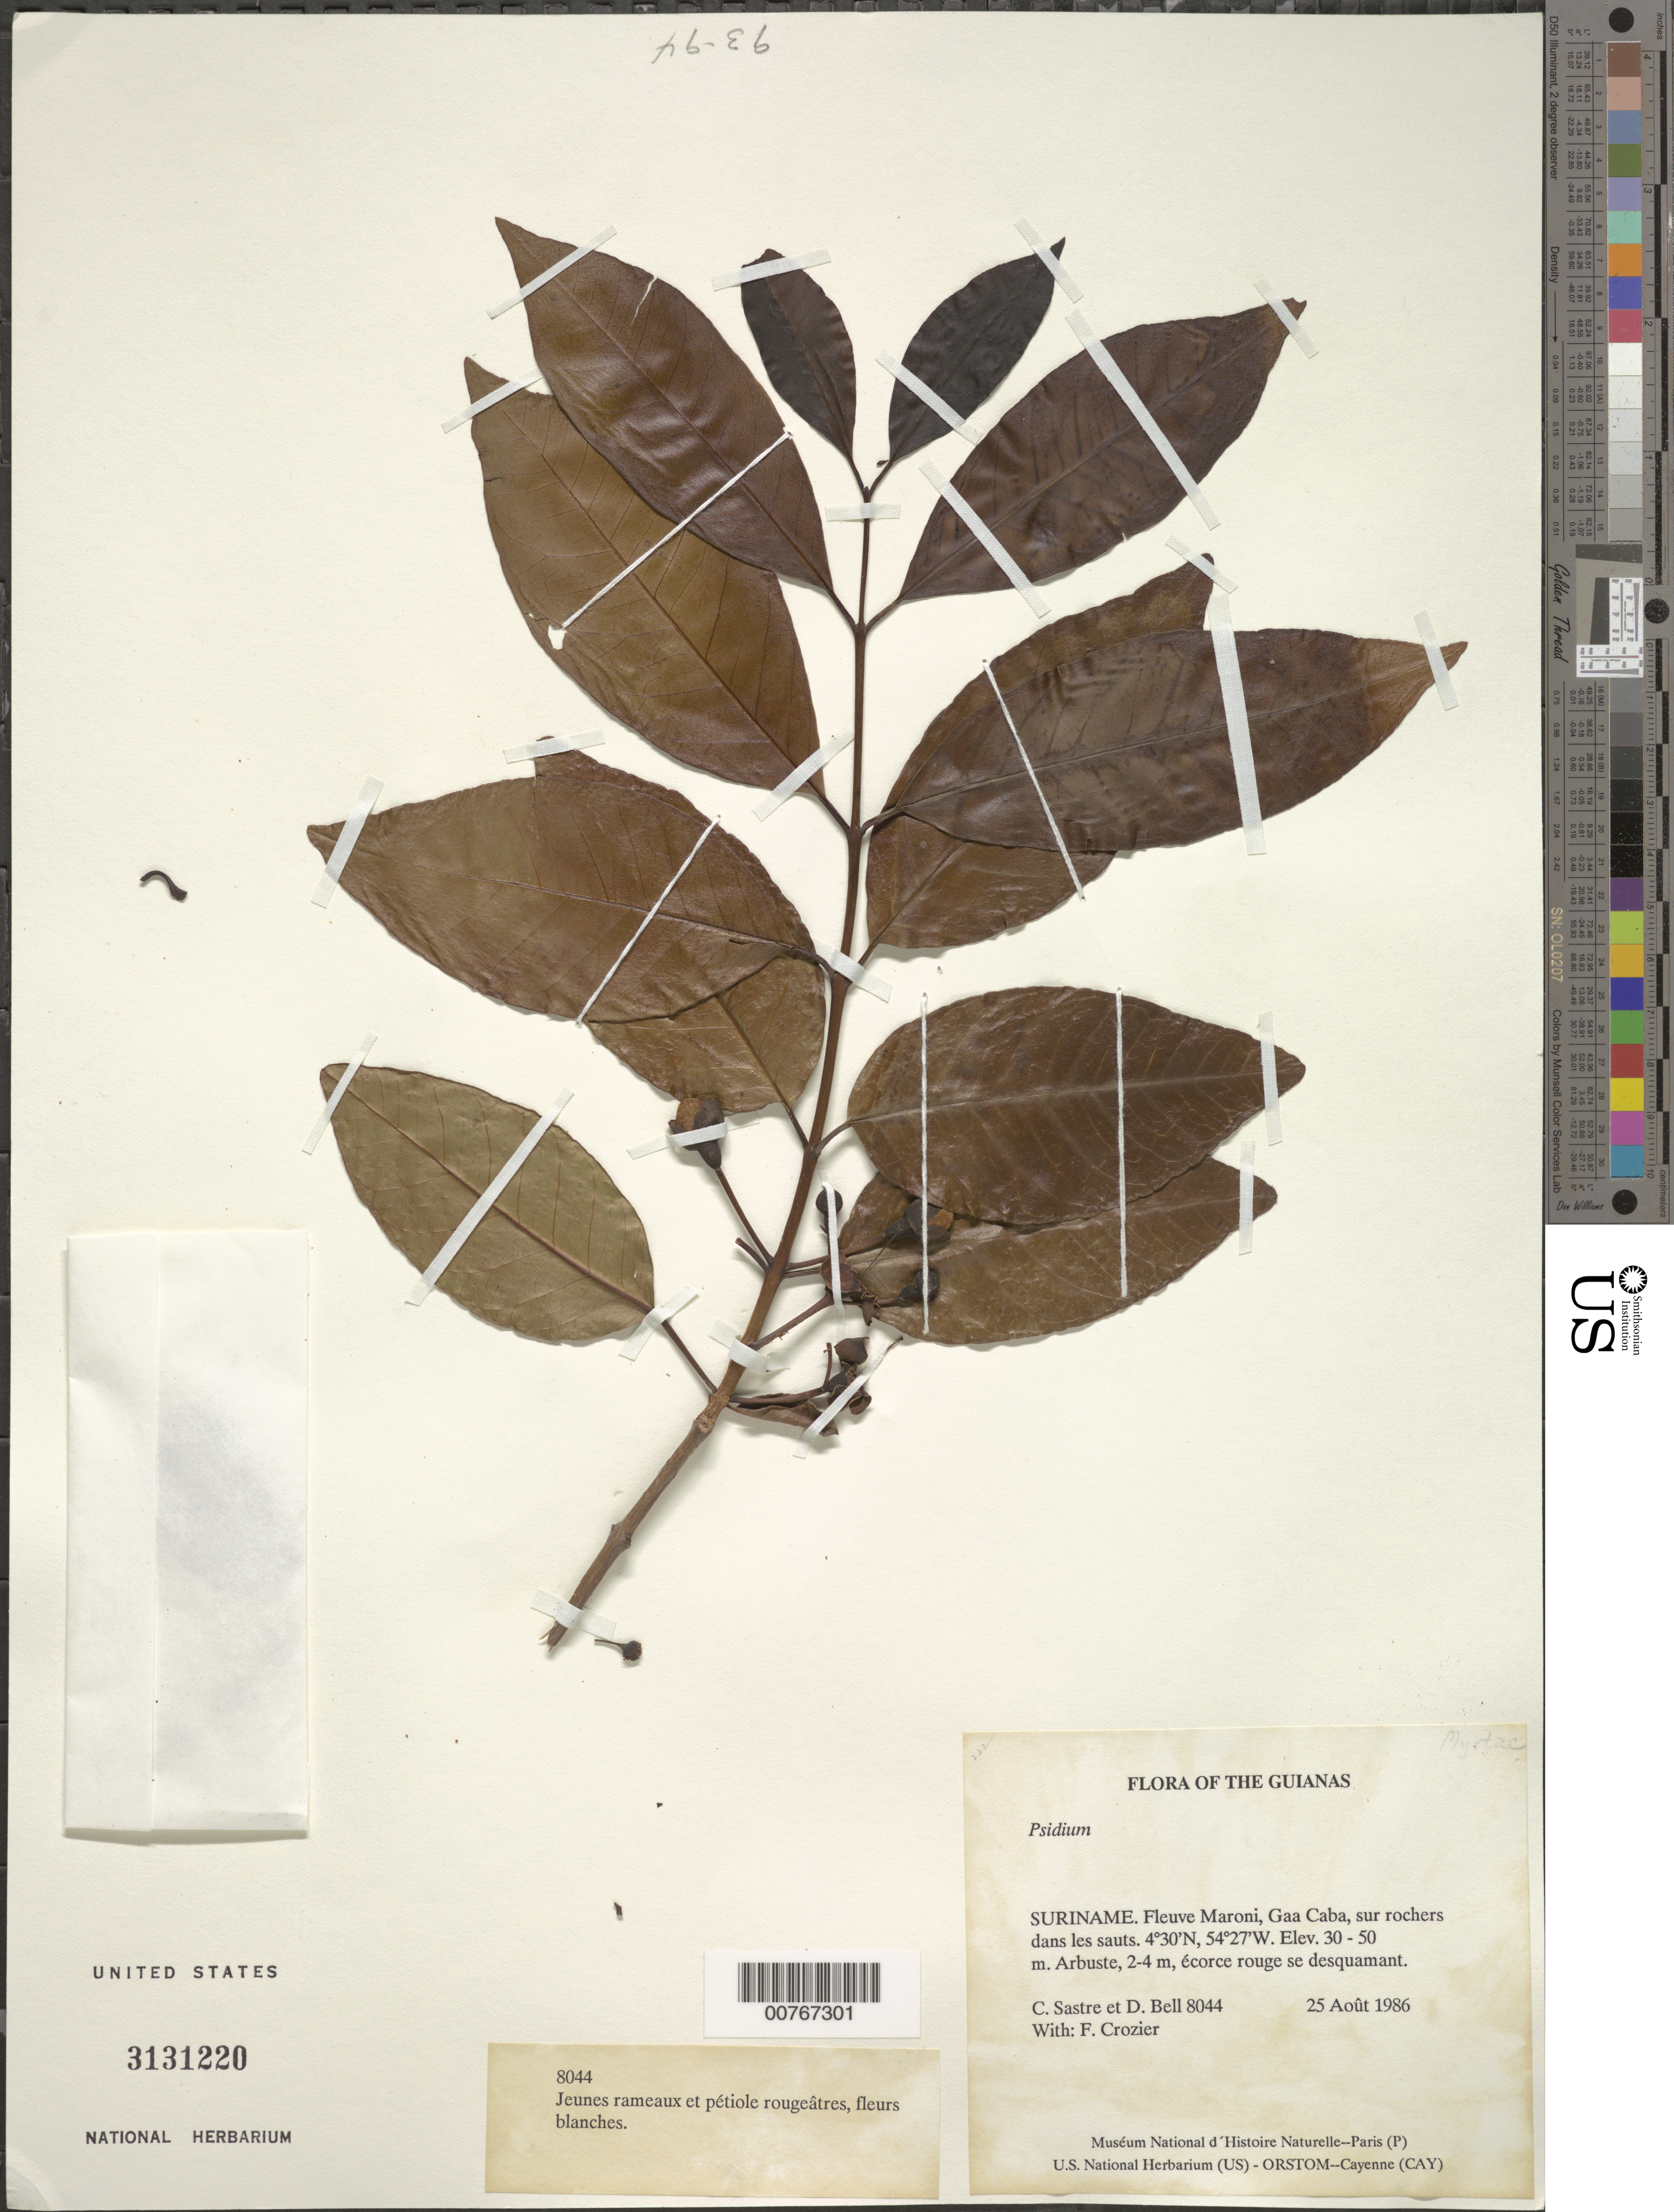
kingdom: Plantae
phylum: Tracheophyta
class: Magnoliopsida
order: Myrtales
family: Myrtaceae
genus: Psidium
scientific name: Psidium sp.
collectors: C. H. L. Sastre, D. A. Bell & F. Crozier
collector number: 8044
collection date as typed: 25 August 1986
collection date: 1986-08-25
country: Suriname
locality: Fleuve Maroni, Gaa Caba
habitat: sur rochers dans les sauts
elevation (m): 30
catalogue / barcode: US 3131220